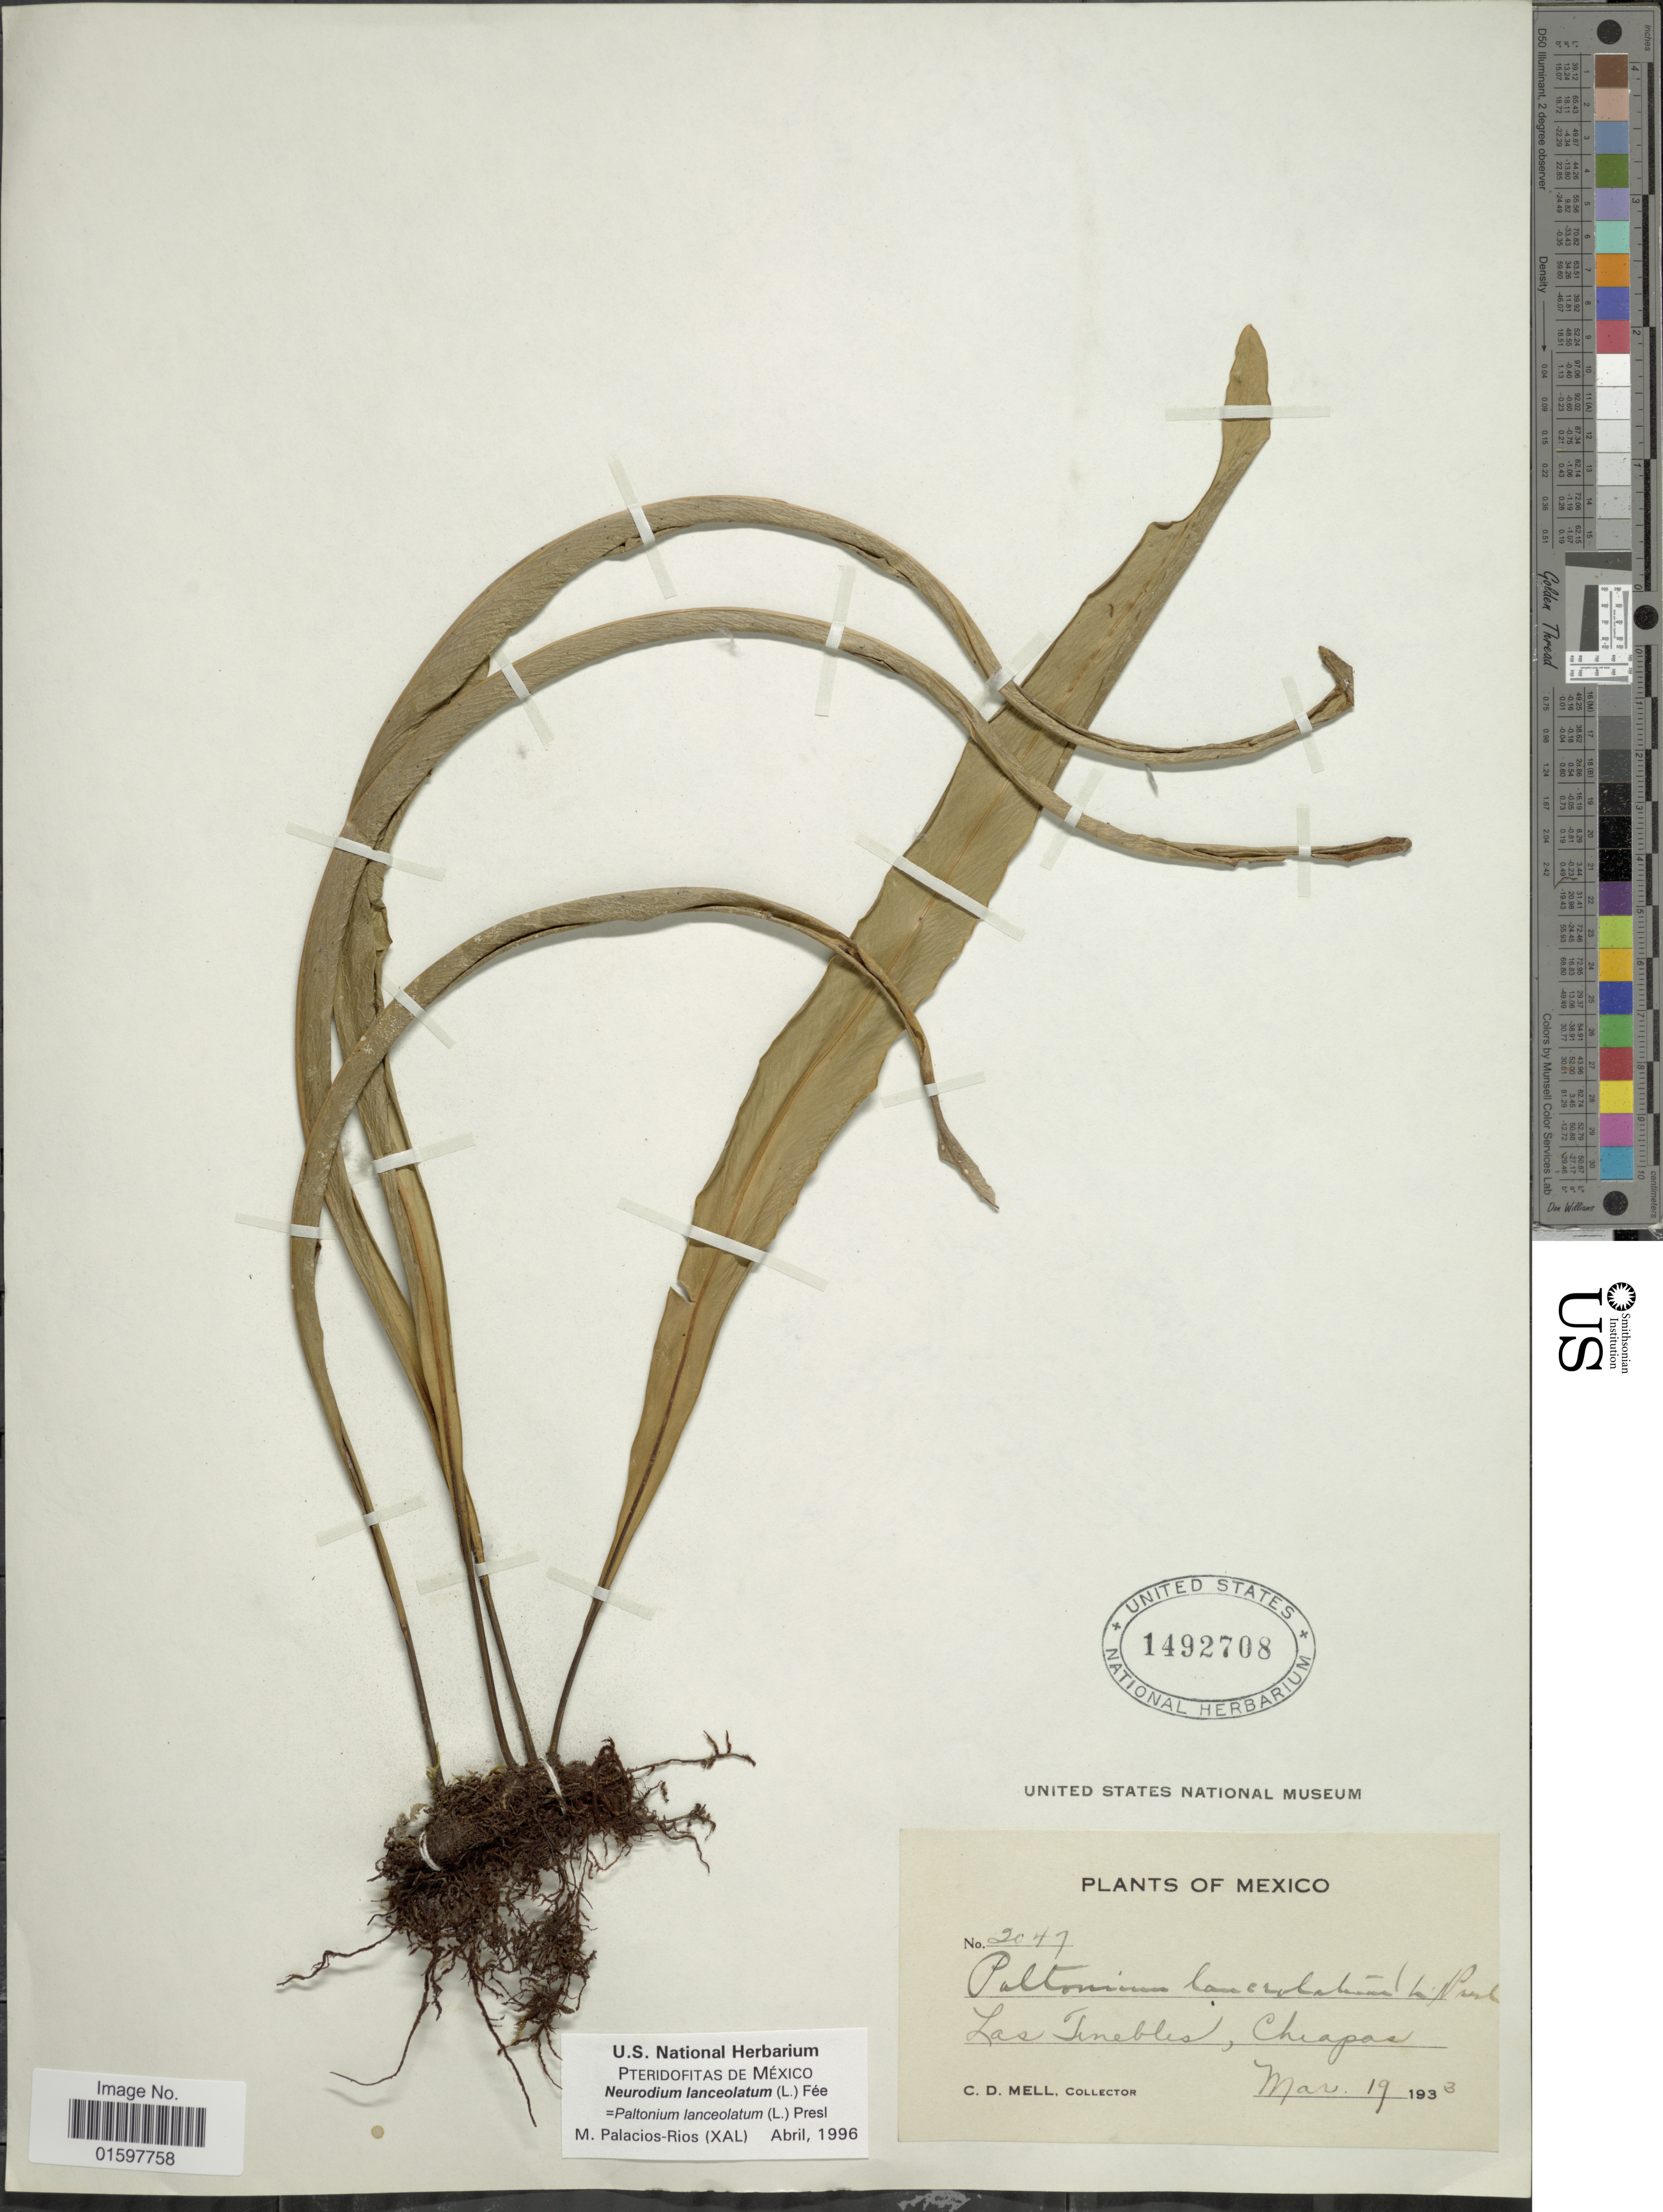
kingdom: Plantae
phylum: Tracheophyta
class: Polypodiopsida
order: Polypodiales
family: Polypodiaceae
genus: Pleopeltis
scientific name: Pleopeltis marginata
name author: A.R. Sm. & Tejero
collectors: C. D. Mell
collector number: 2047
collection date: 1933-03-19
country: Mexico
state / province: Chiapas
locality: Las Tineblis.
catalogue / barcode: US 1492708